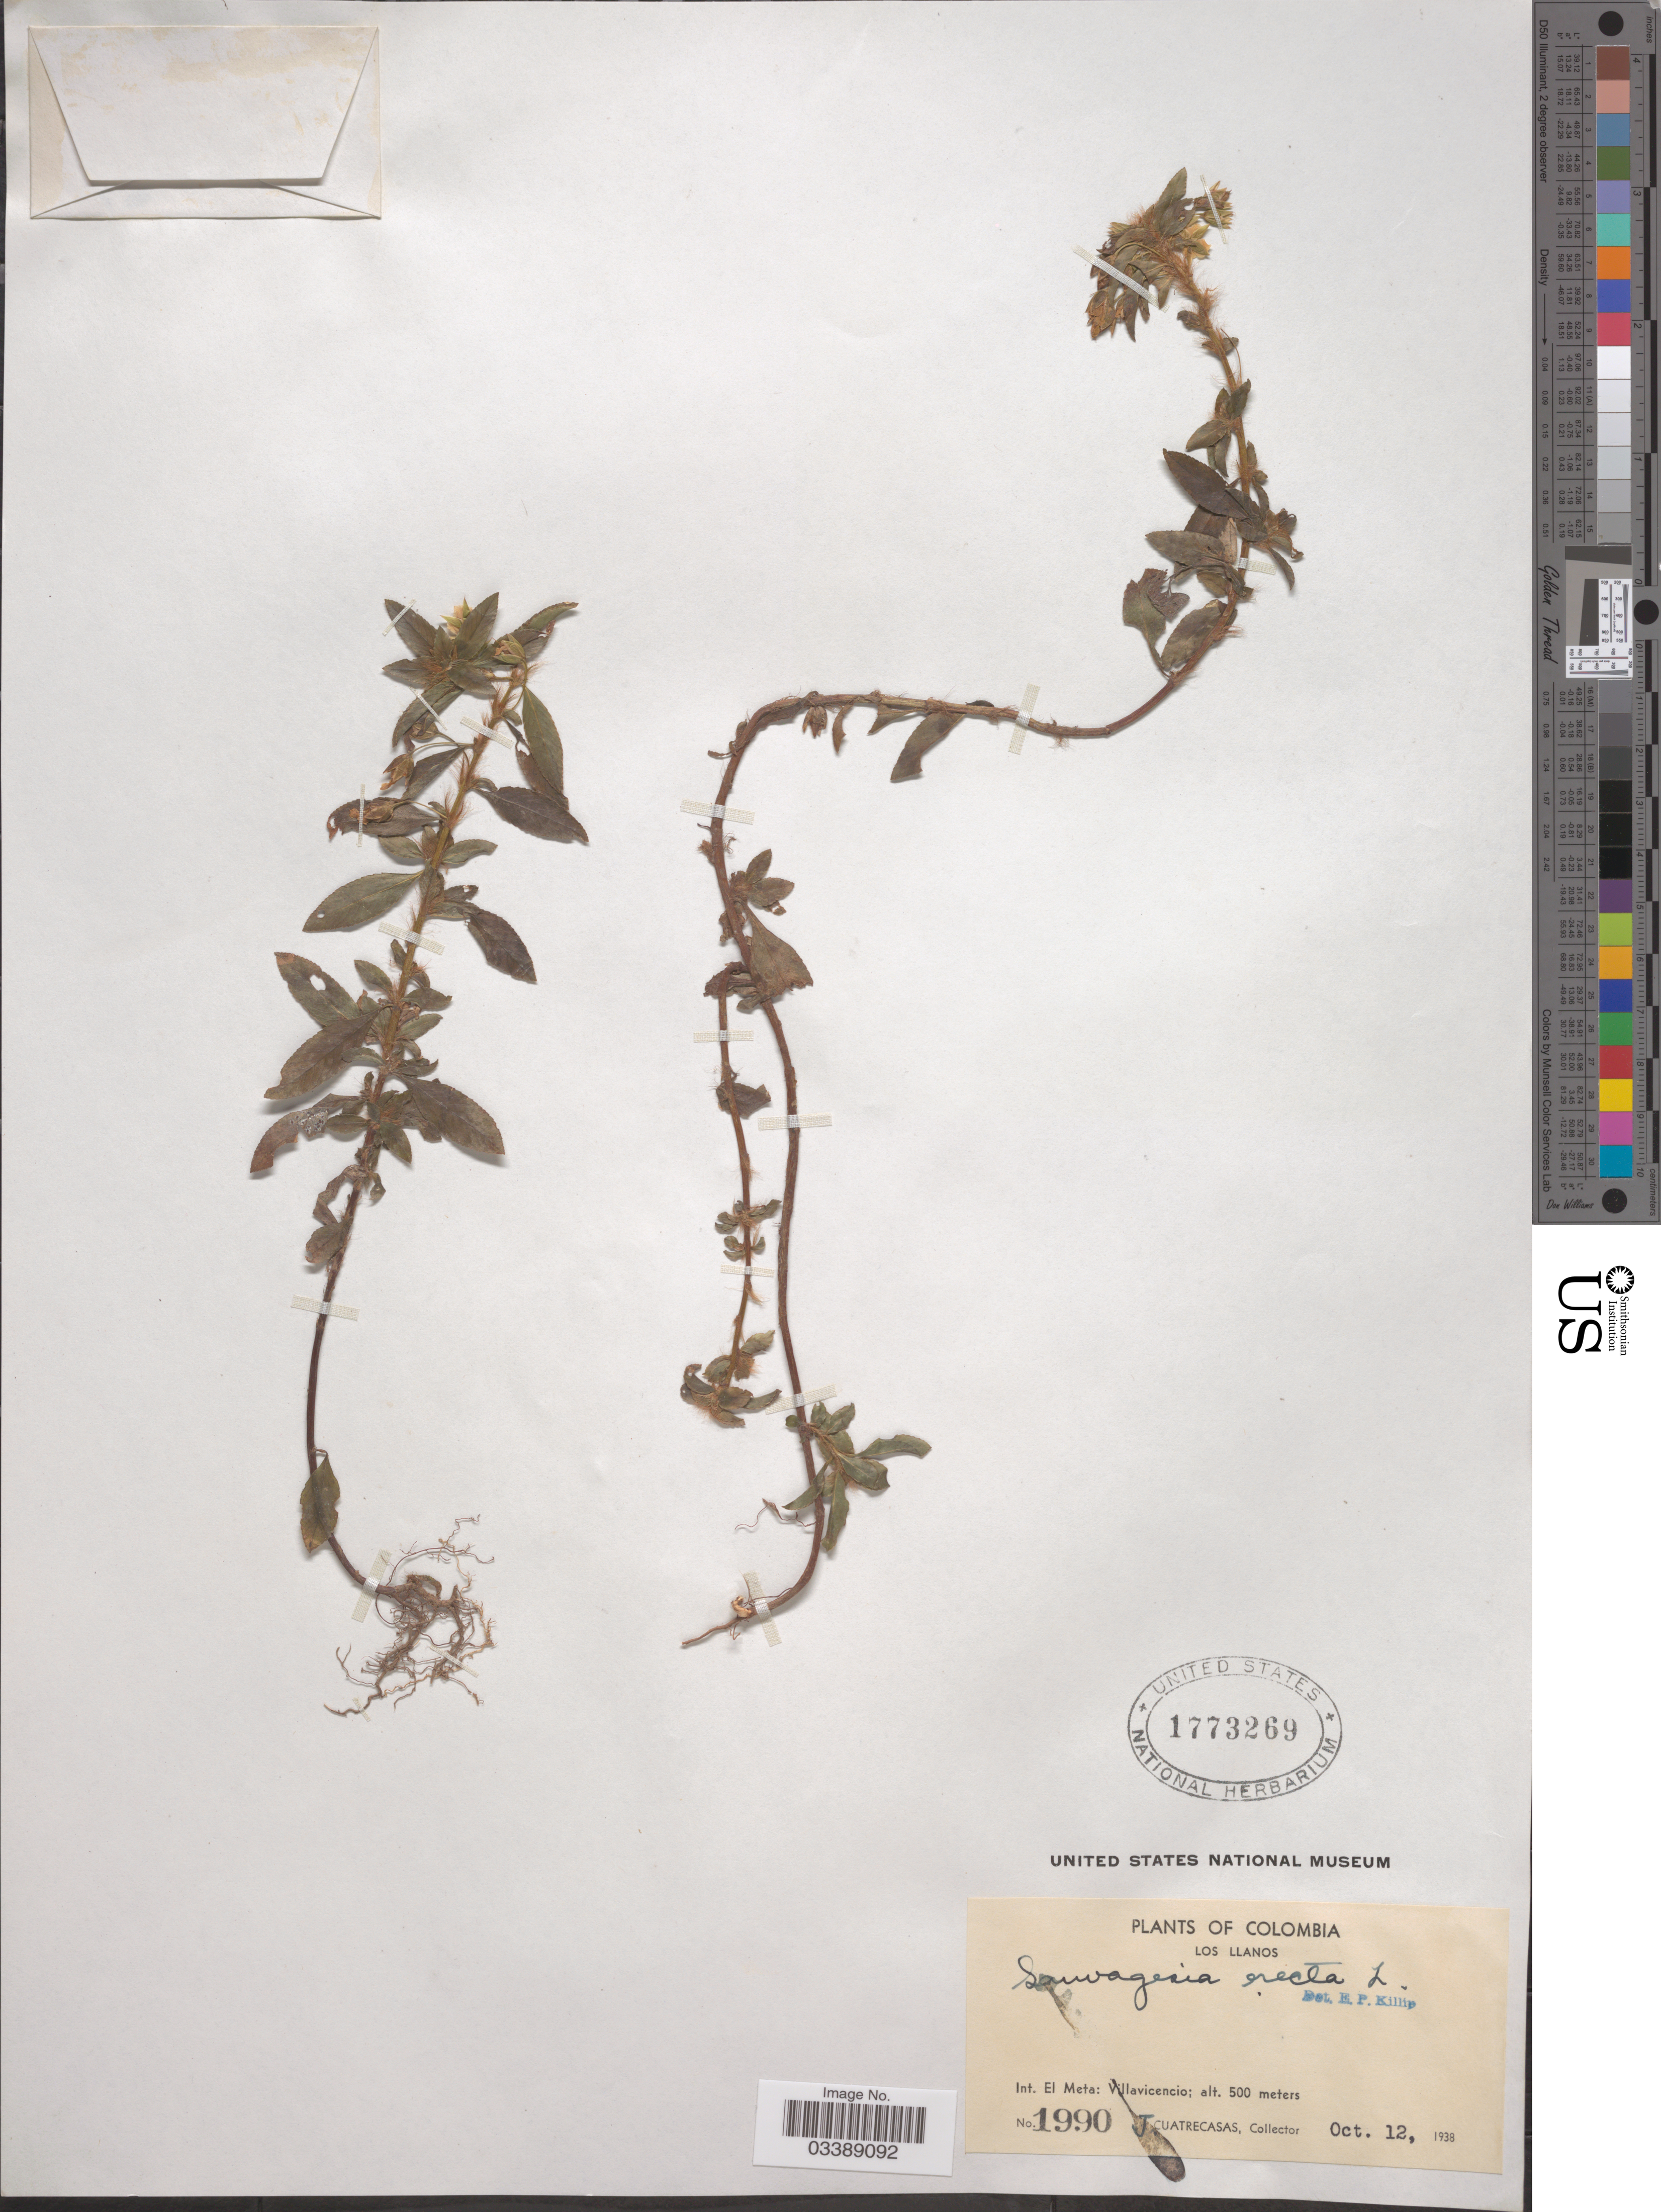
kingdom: Plantae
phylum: Tracheophyta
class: Magnoliopsida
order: Malpighiales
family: Ochnaceae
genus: Sauvagesia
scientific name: Sauvagesia erecta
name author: L.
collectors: J. Cuatrecasas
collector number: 1990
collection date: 1938-10-12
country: Colombia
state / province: Meta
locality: Los Llanos. Int. El Meta: Villavicencio.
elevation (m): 500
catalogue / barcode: US 1773269